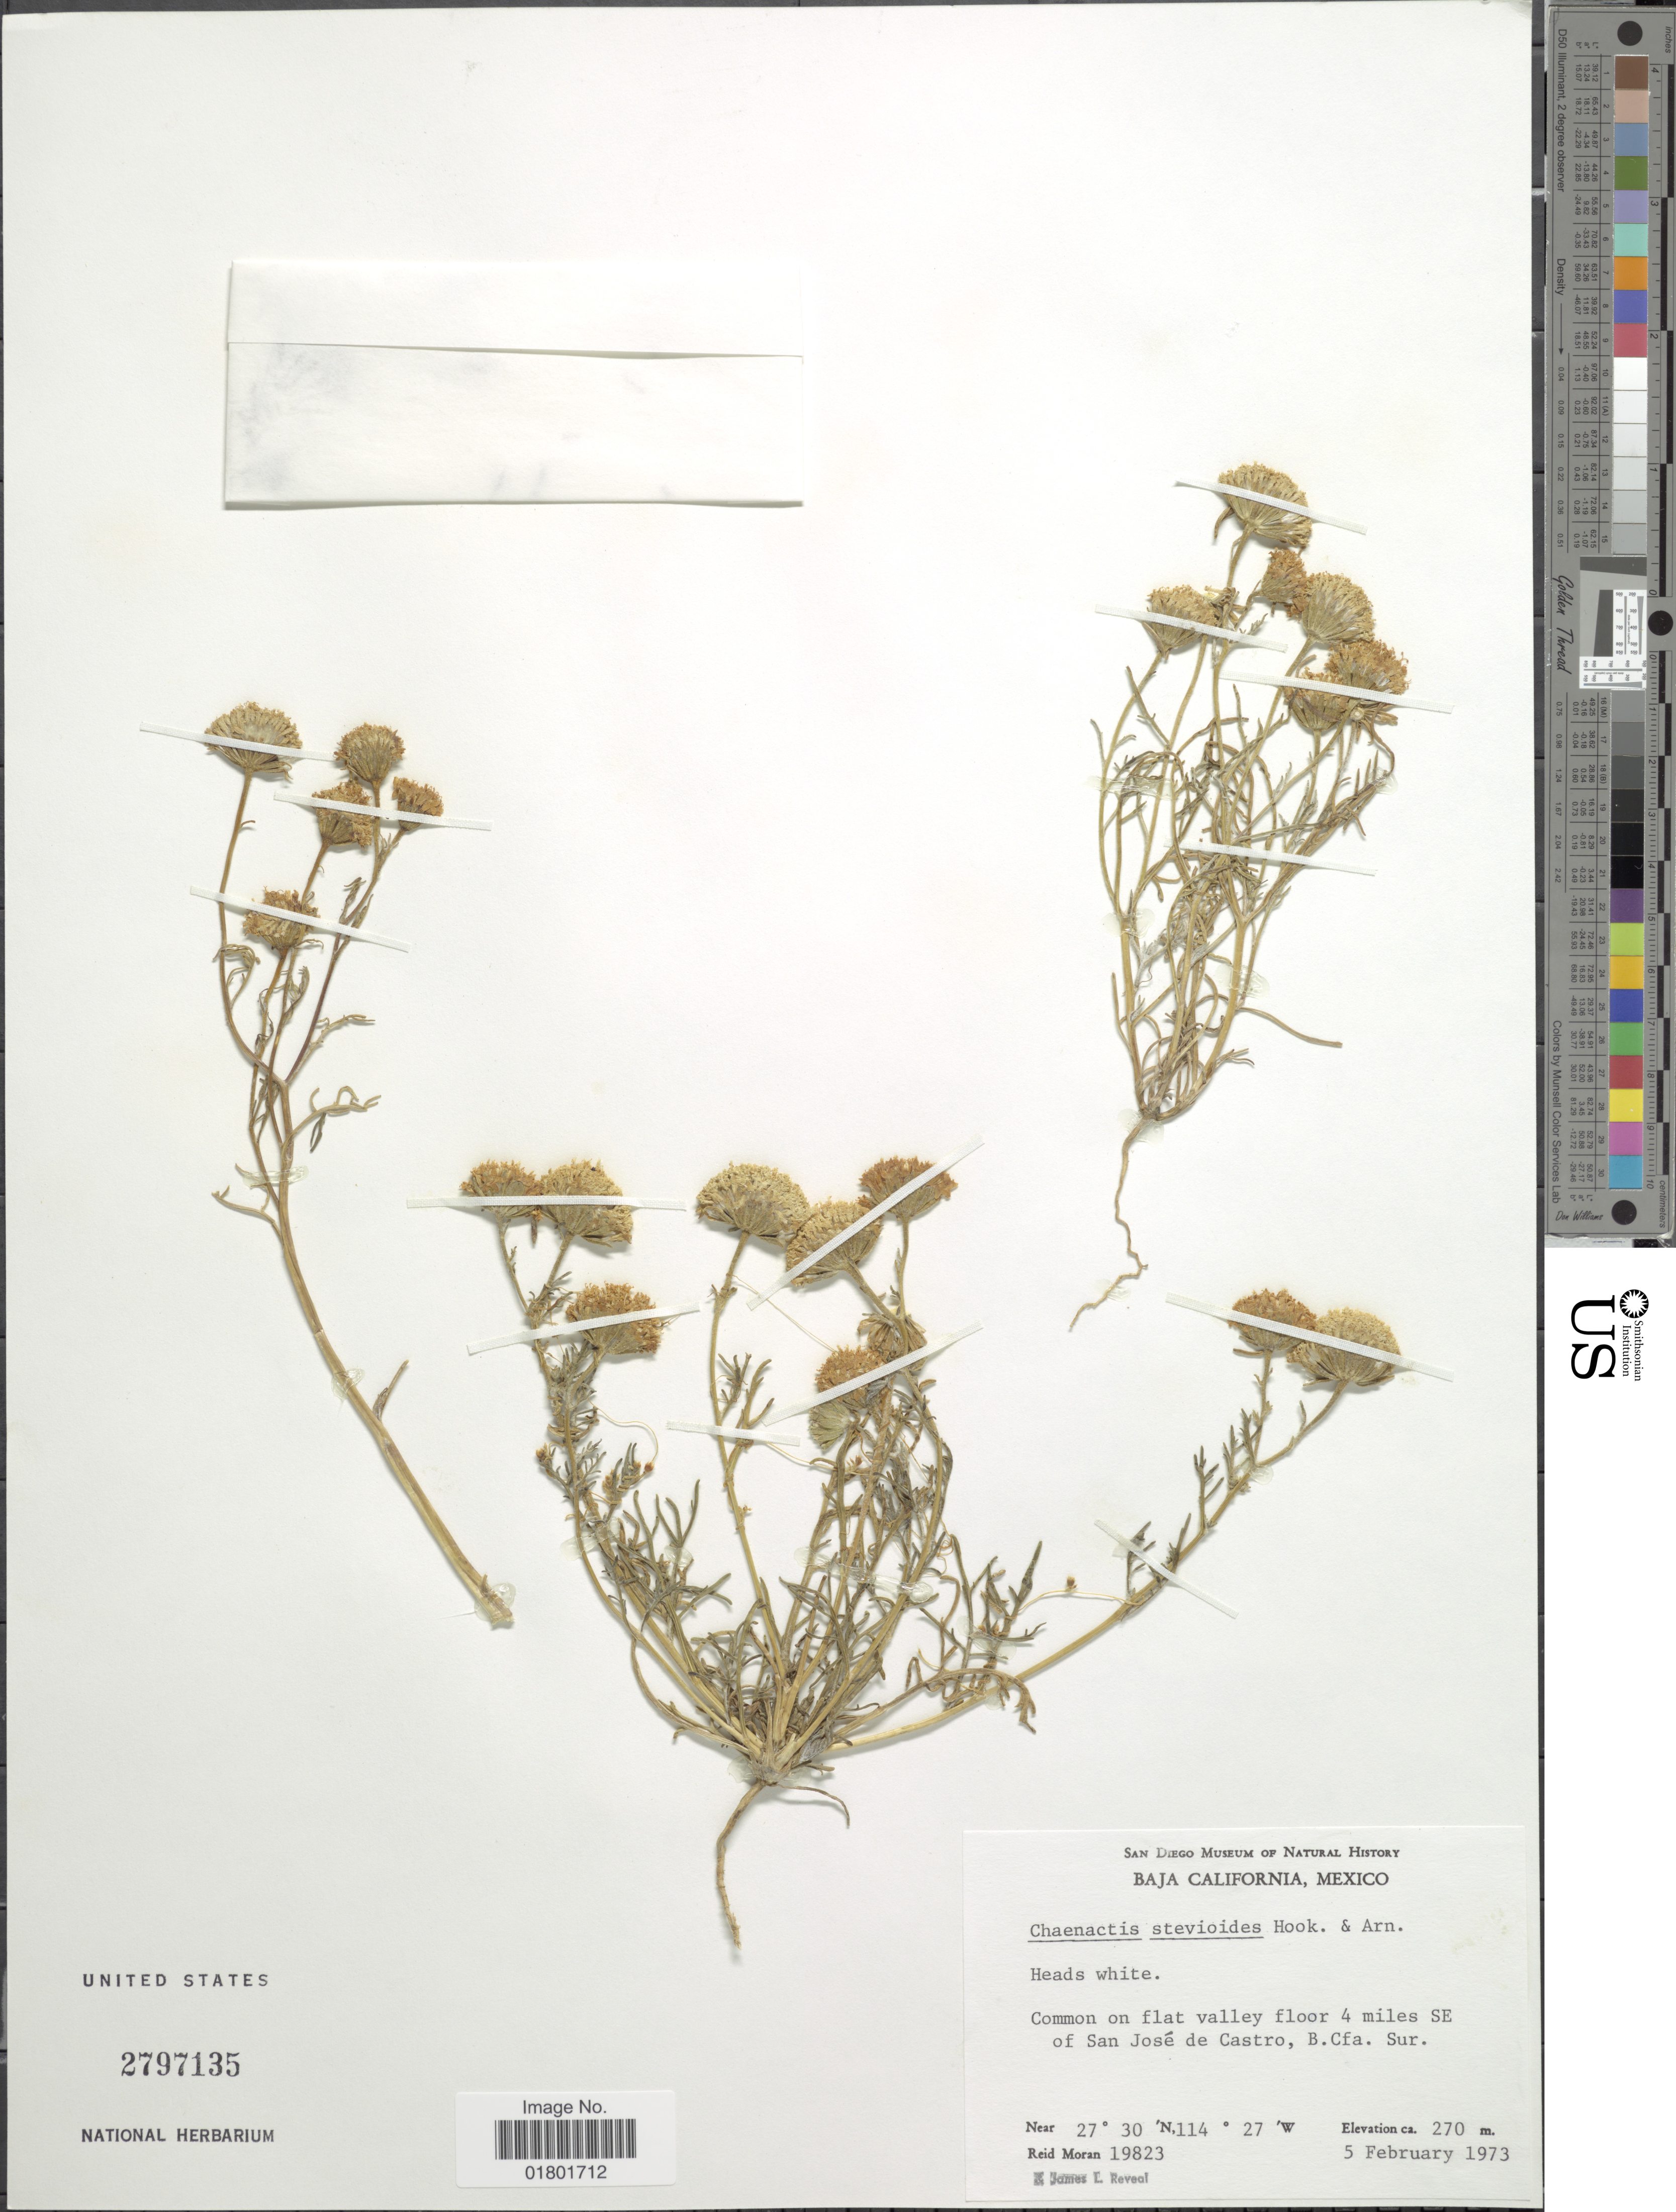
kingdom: Plantae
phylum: Tracheophyta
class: Magnoliopsida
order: Asterales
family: Asteraceae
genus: Chaenactis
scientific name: Chaenactis stevioides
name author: Hook. & Arn.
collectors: R. V. Moran & J. L. Reveal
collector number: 19823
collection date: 1973-02-05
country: Mexico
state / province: Baja California Sur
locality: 4 miles SE of San Jose de Castro, B. Cfa. Sur.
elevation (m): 270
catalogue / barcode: US 2797135